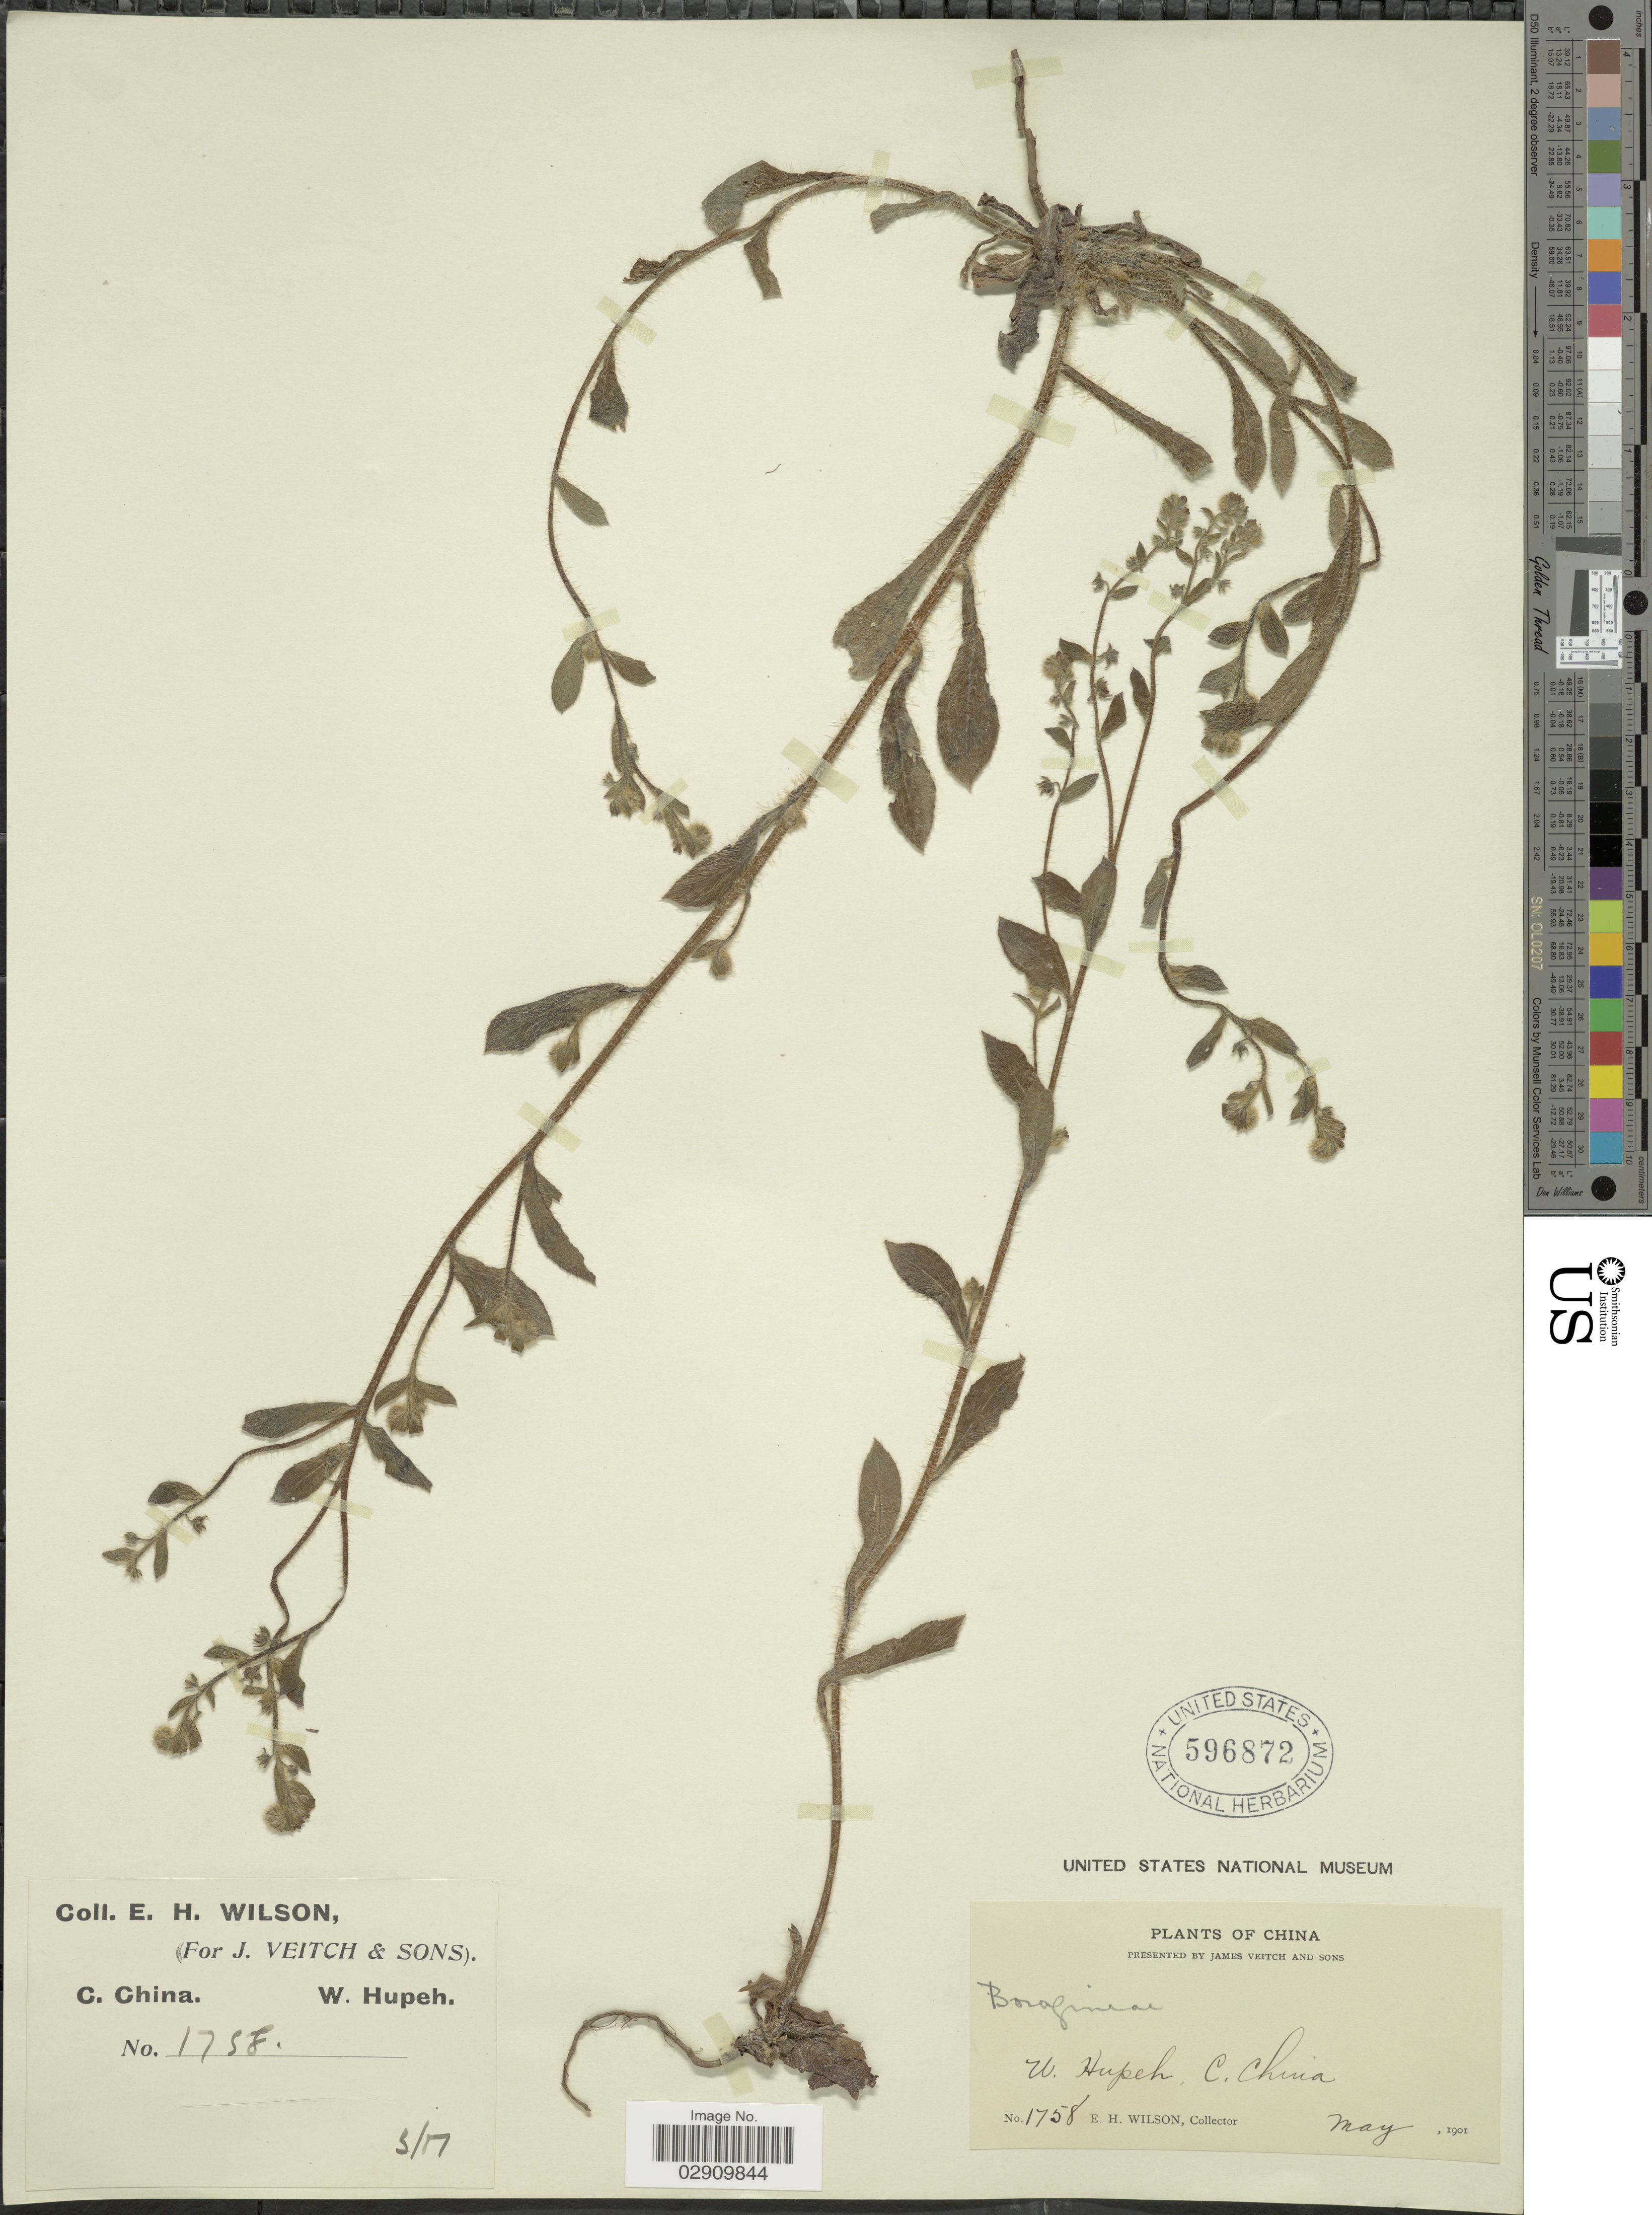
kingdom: Plantae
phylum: Tracheophyta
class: Magnoliopsida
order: Boraginales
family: Boraginaceae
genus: Bothriospermum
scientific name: Bothriospermum sp.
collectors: E. Wilson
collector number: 1758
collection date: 1901-05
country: China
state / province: Hubei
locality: C. China, W. Hupeh.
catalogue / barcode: US 596872